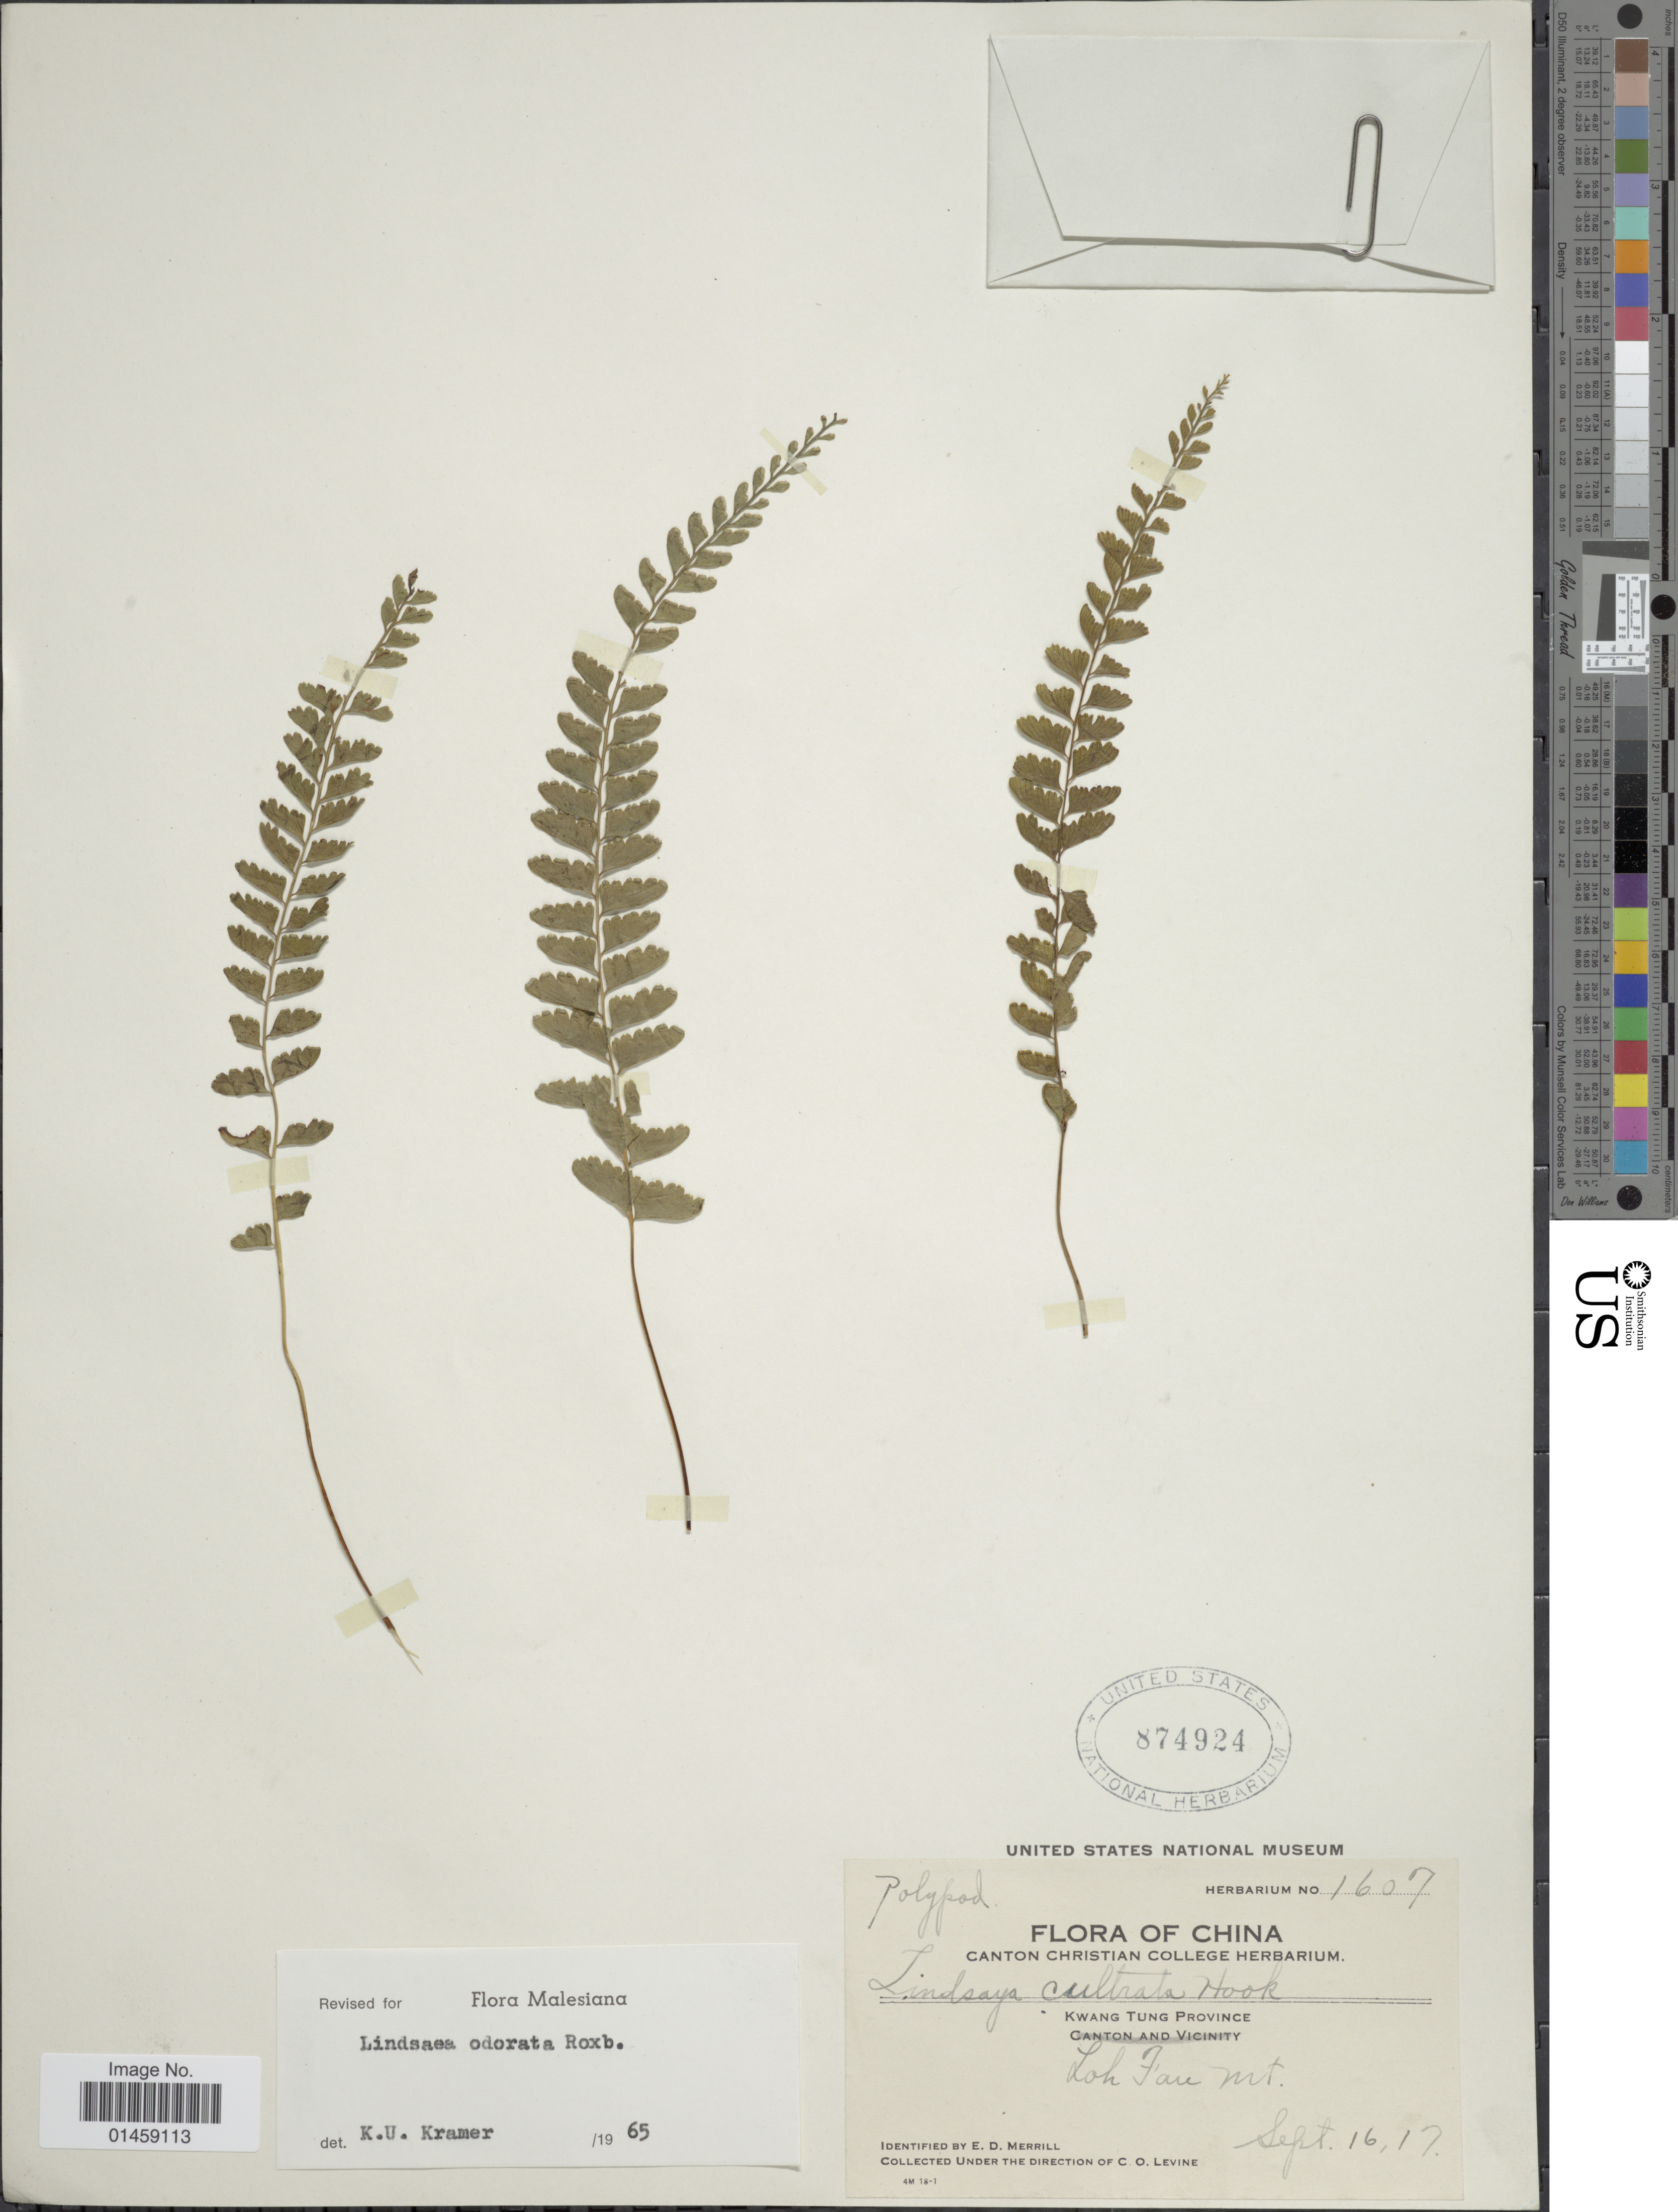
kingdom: Plantae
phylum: Tracheophyta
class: Polypodiopsida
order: Polypodiales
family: Lindsaeaceae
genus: Lindsaea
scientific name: Lindsaea odorata var. odorata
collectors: E. Merrill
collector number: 1607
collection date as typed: Transcribed d/m/y: 16/9/17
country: China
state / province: Guangdong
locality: China, Kwang Tung Province, Loh Fau Mt.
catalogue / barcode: US 874924